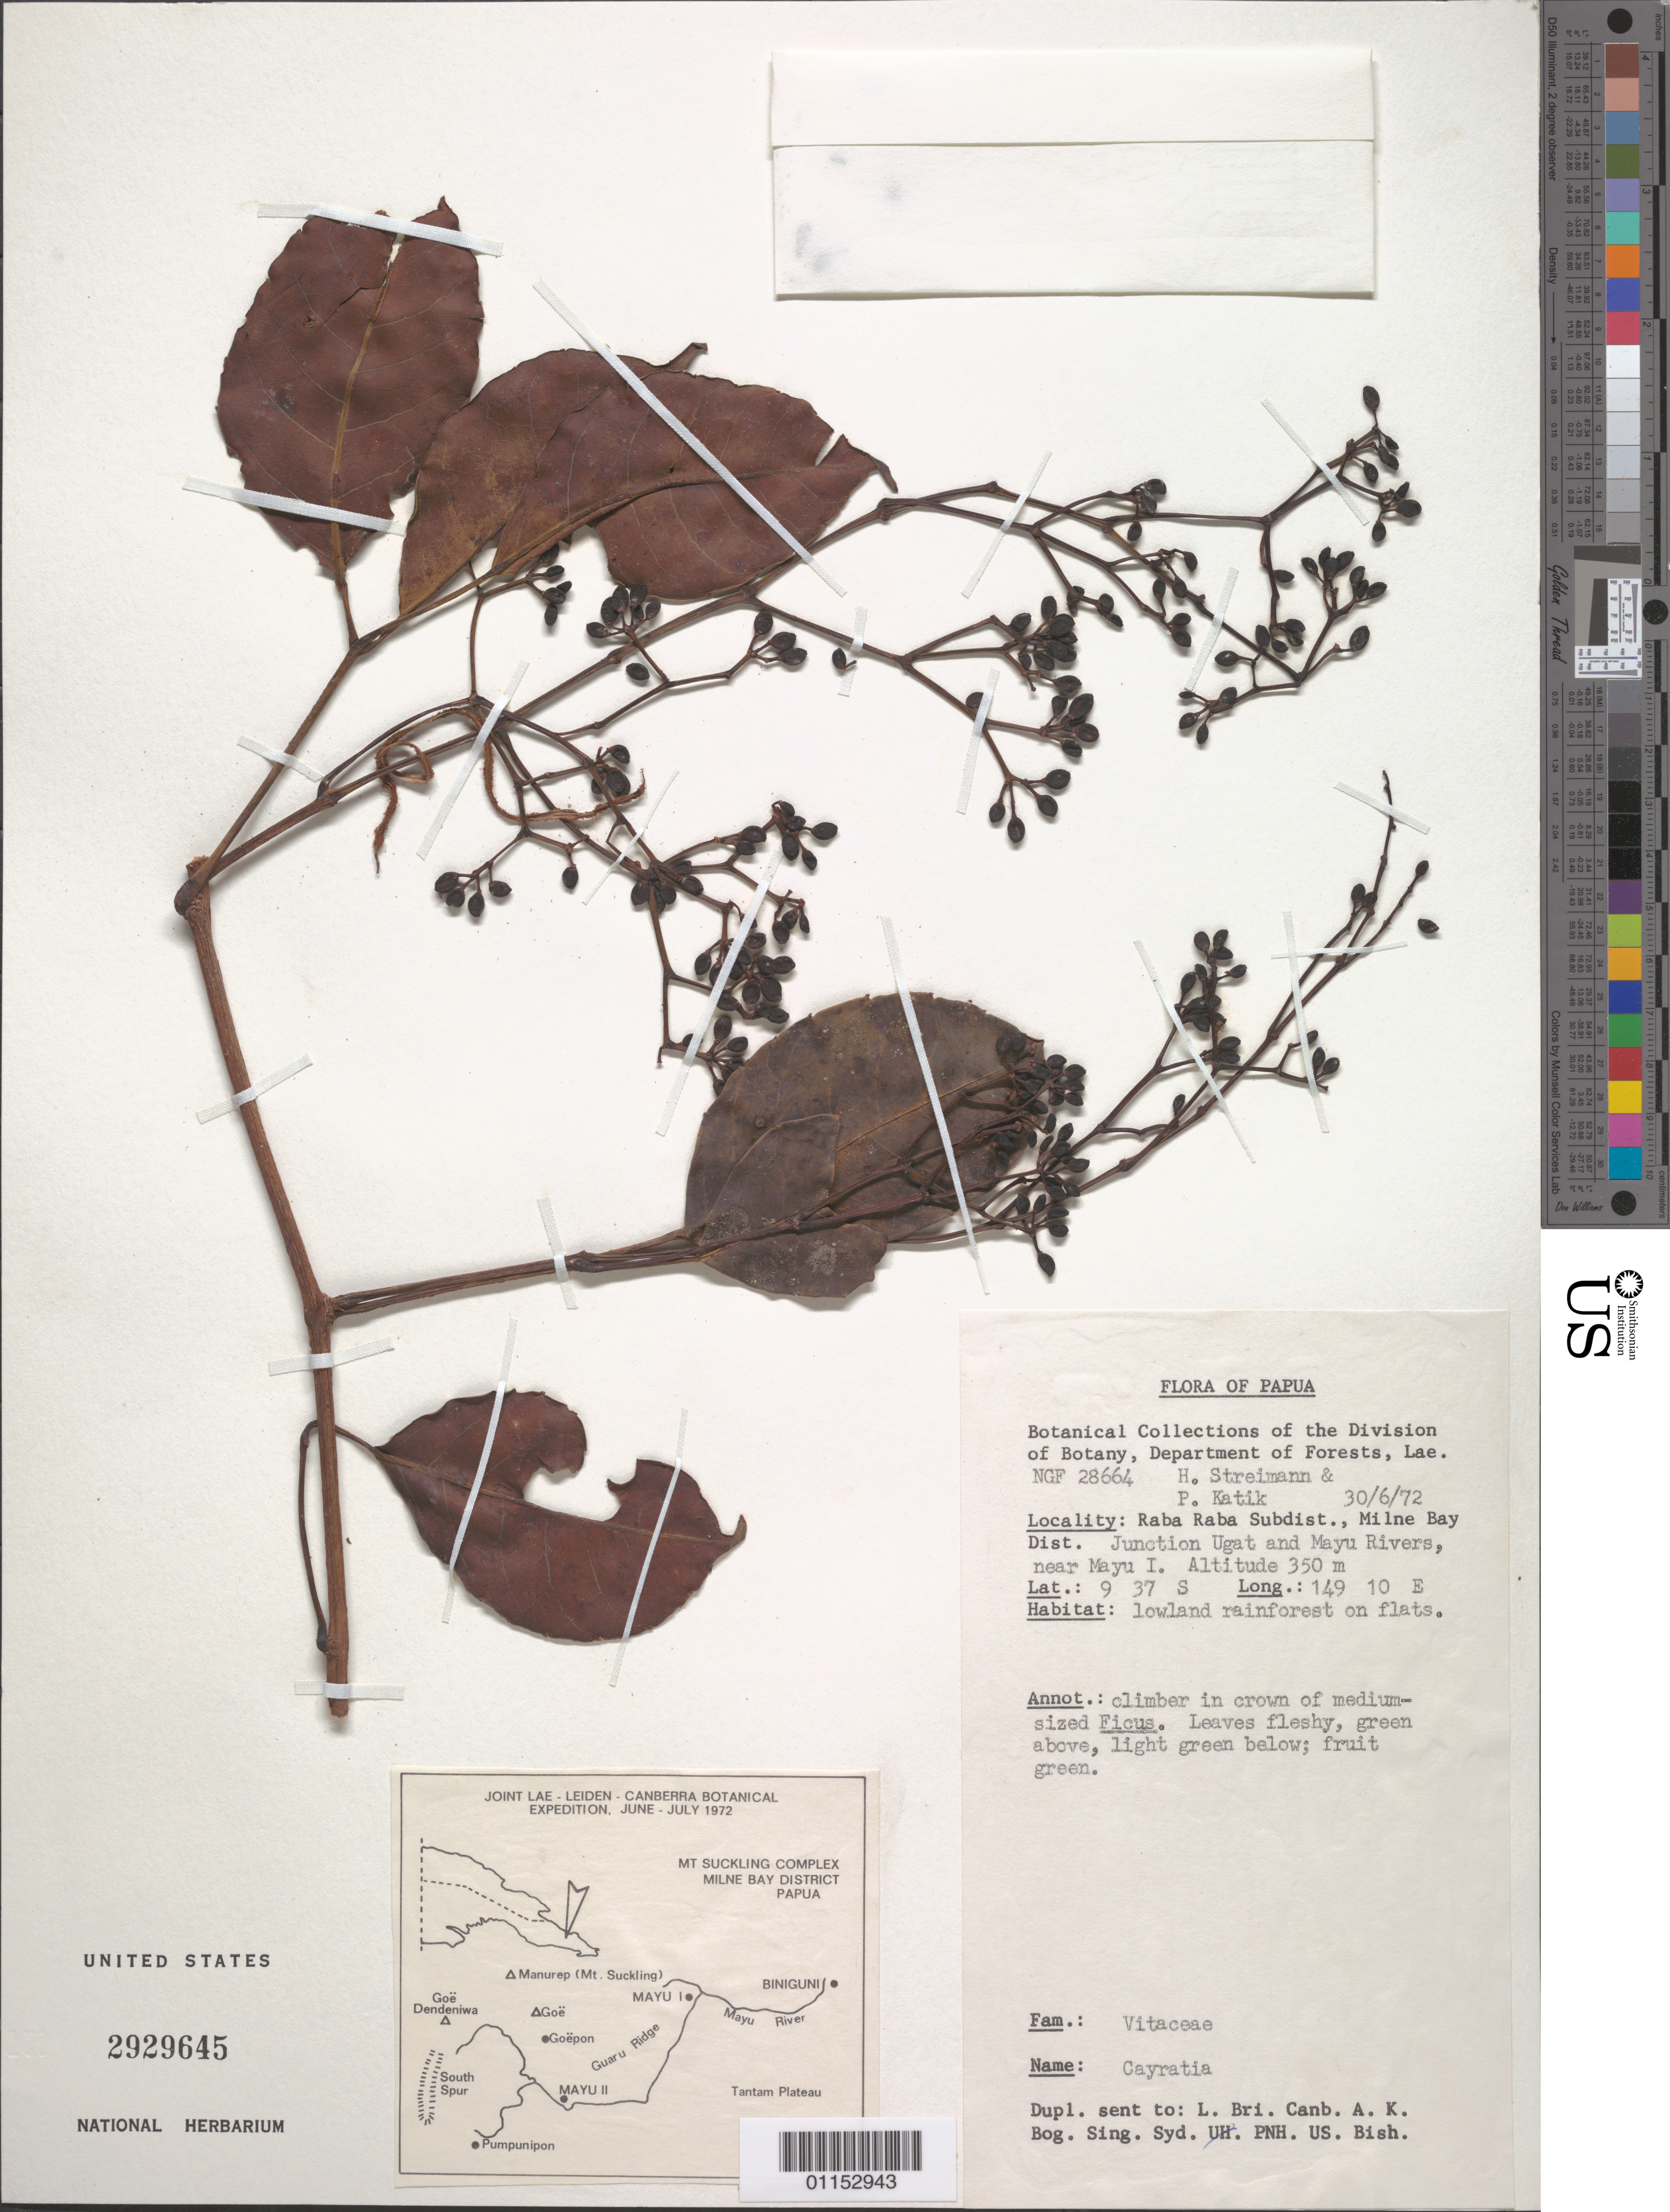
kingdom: Plantae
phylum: Tracheophyta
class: Magnoliopsida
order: Vitales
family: Vitaceae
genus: Cayratia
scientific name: Cayratia sp.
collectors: H. Streimann & P. Katik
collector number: NGF 28664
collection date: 1972-06-30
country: Papua New Guinea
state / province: Papua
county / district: Milne Bay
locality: Raba Raba Subdistr. Junction Ugat and Mayu Rivers, near Mayu I.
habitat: Lowland rainforest on flats. Climber.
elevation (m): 350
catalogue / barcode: US 2929645